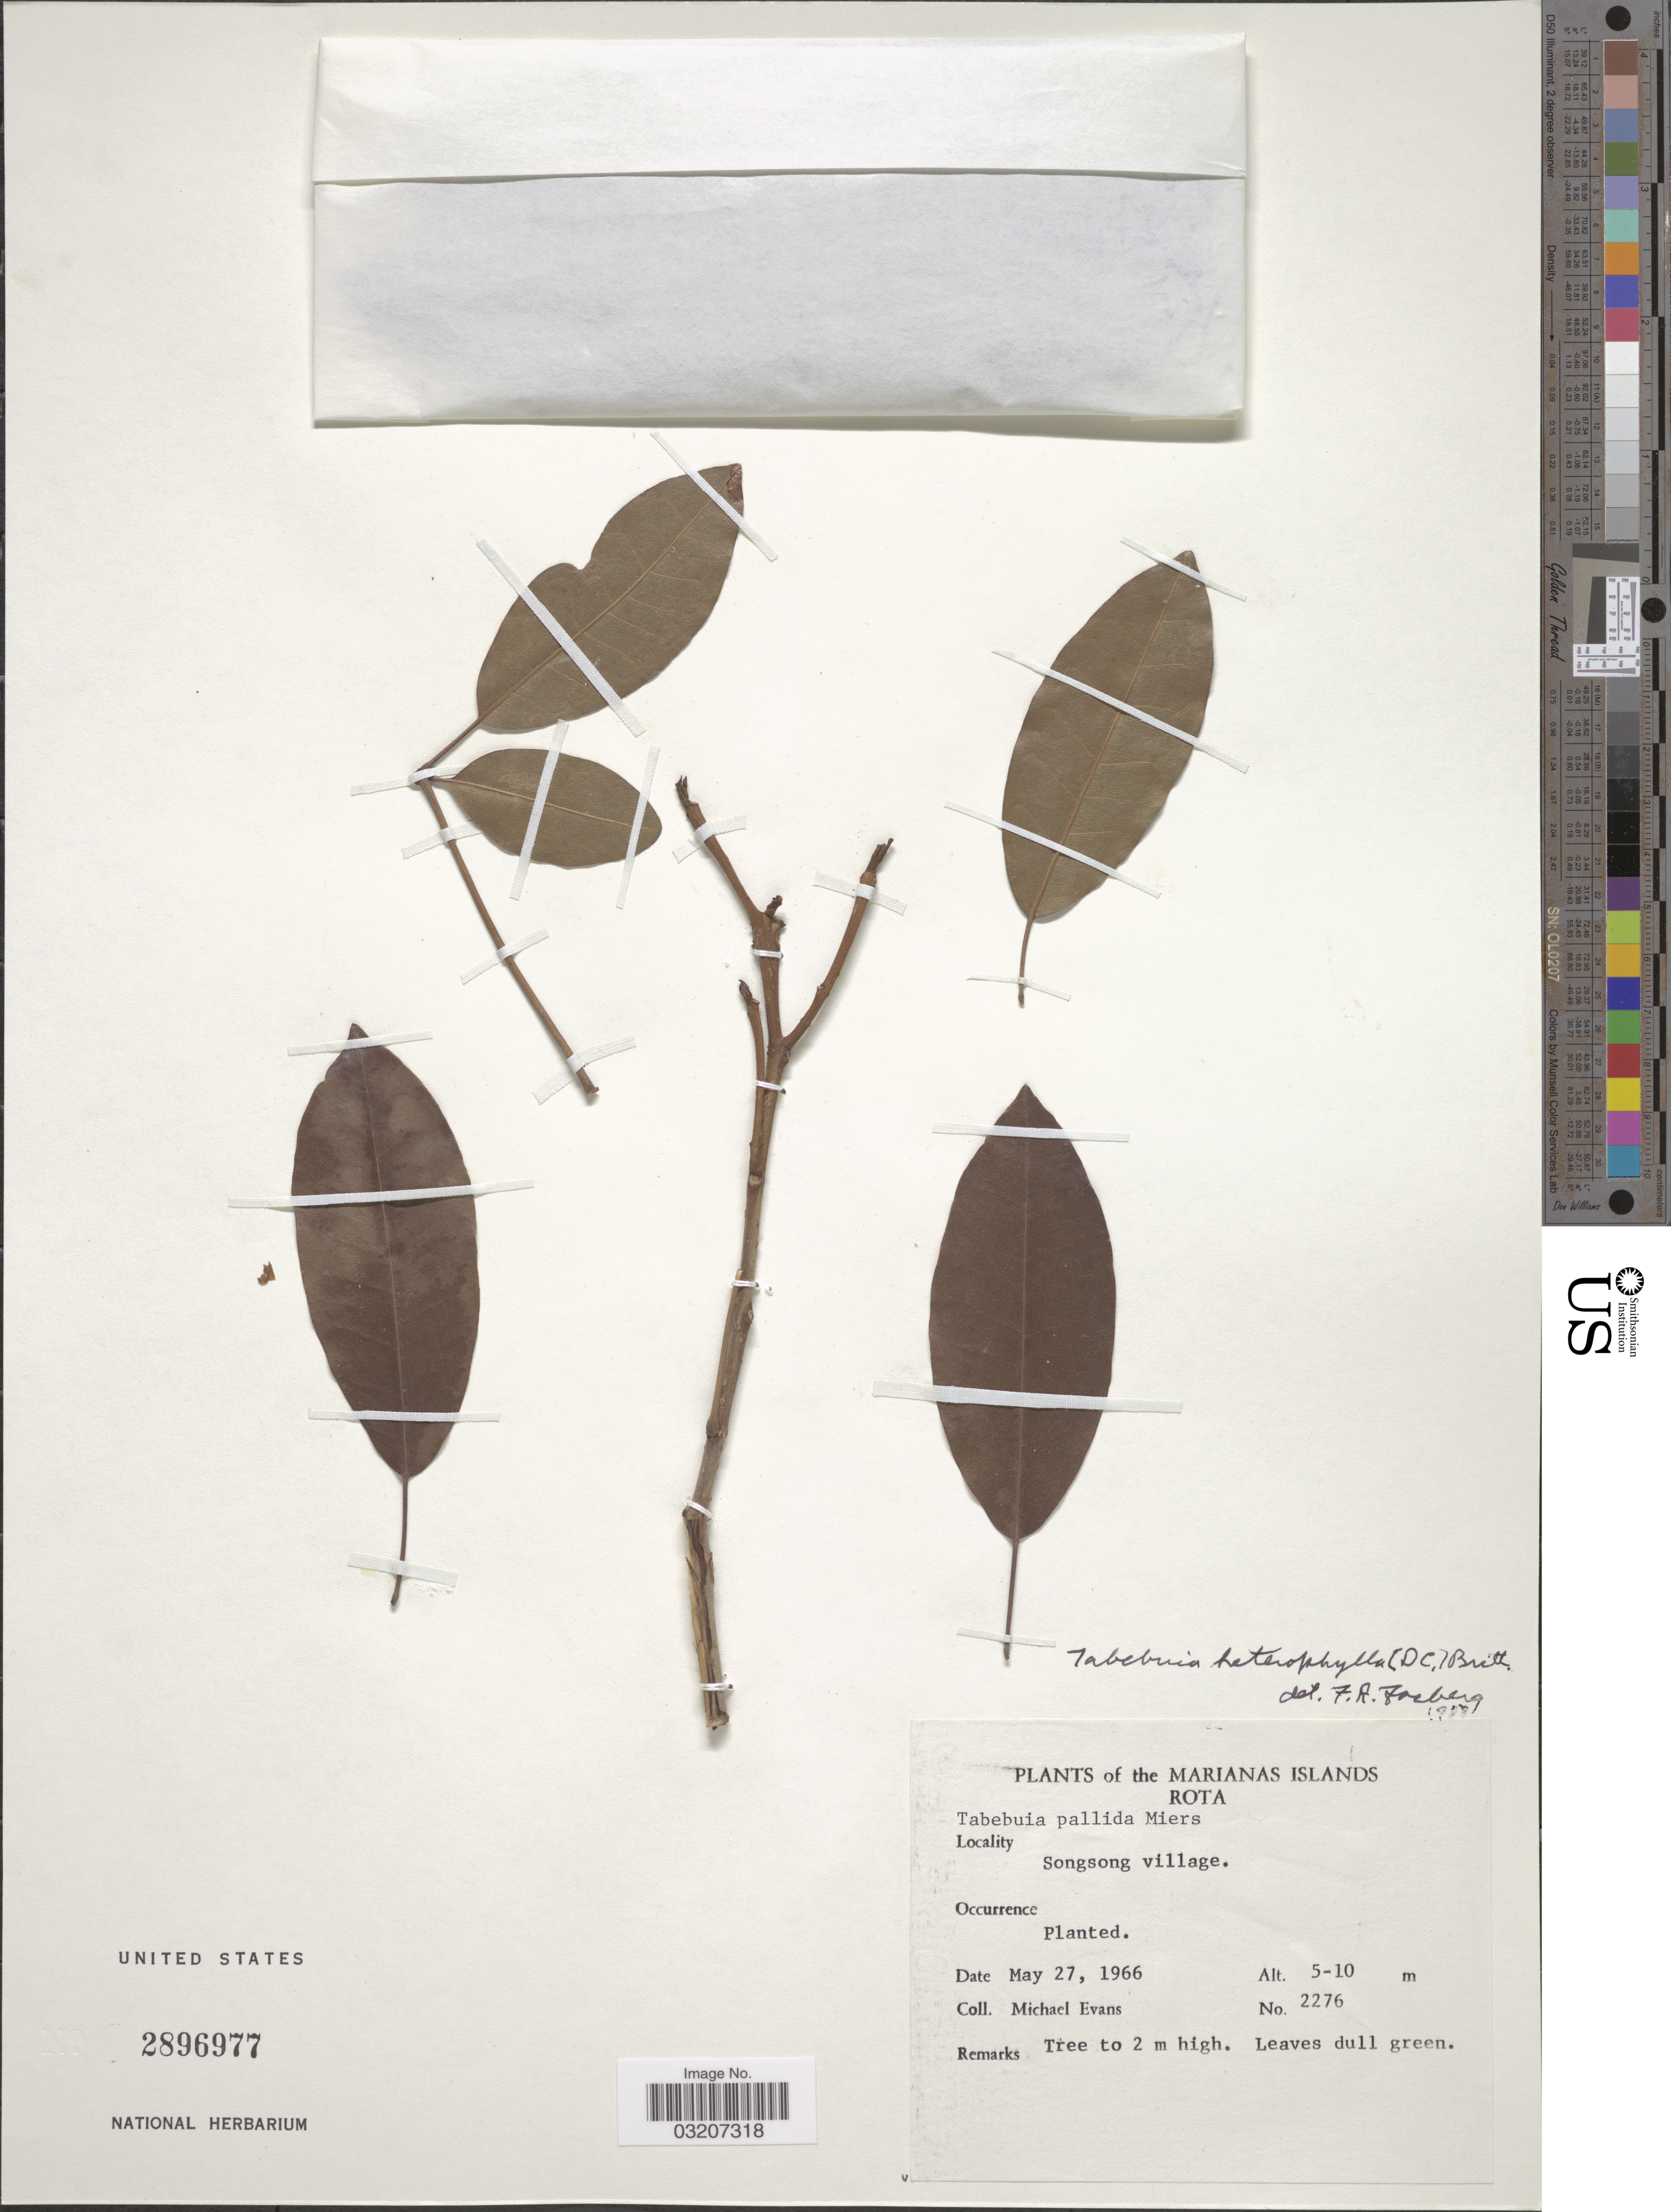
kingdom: Plantae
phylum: Tracheophyta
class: Magnoliopsida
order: Lamiales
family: Bignoniaceae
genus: Tabebuia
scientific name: Tabebuia heterophylla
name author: (DC.) Britton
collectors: M. Evans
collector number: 2276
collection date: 1966-05-27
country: Northern Mariana Islands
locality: The Marianas Islands, Rota, Songsong village.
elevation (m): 5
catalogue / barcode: US 2896977